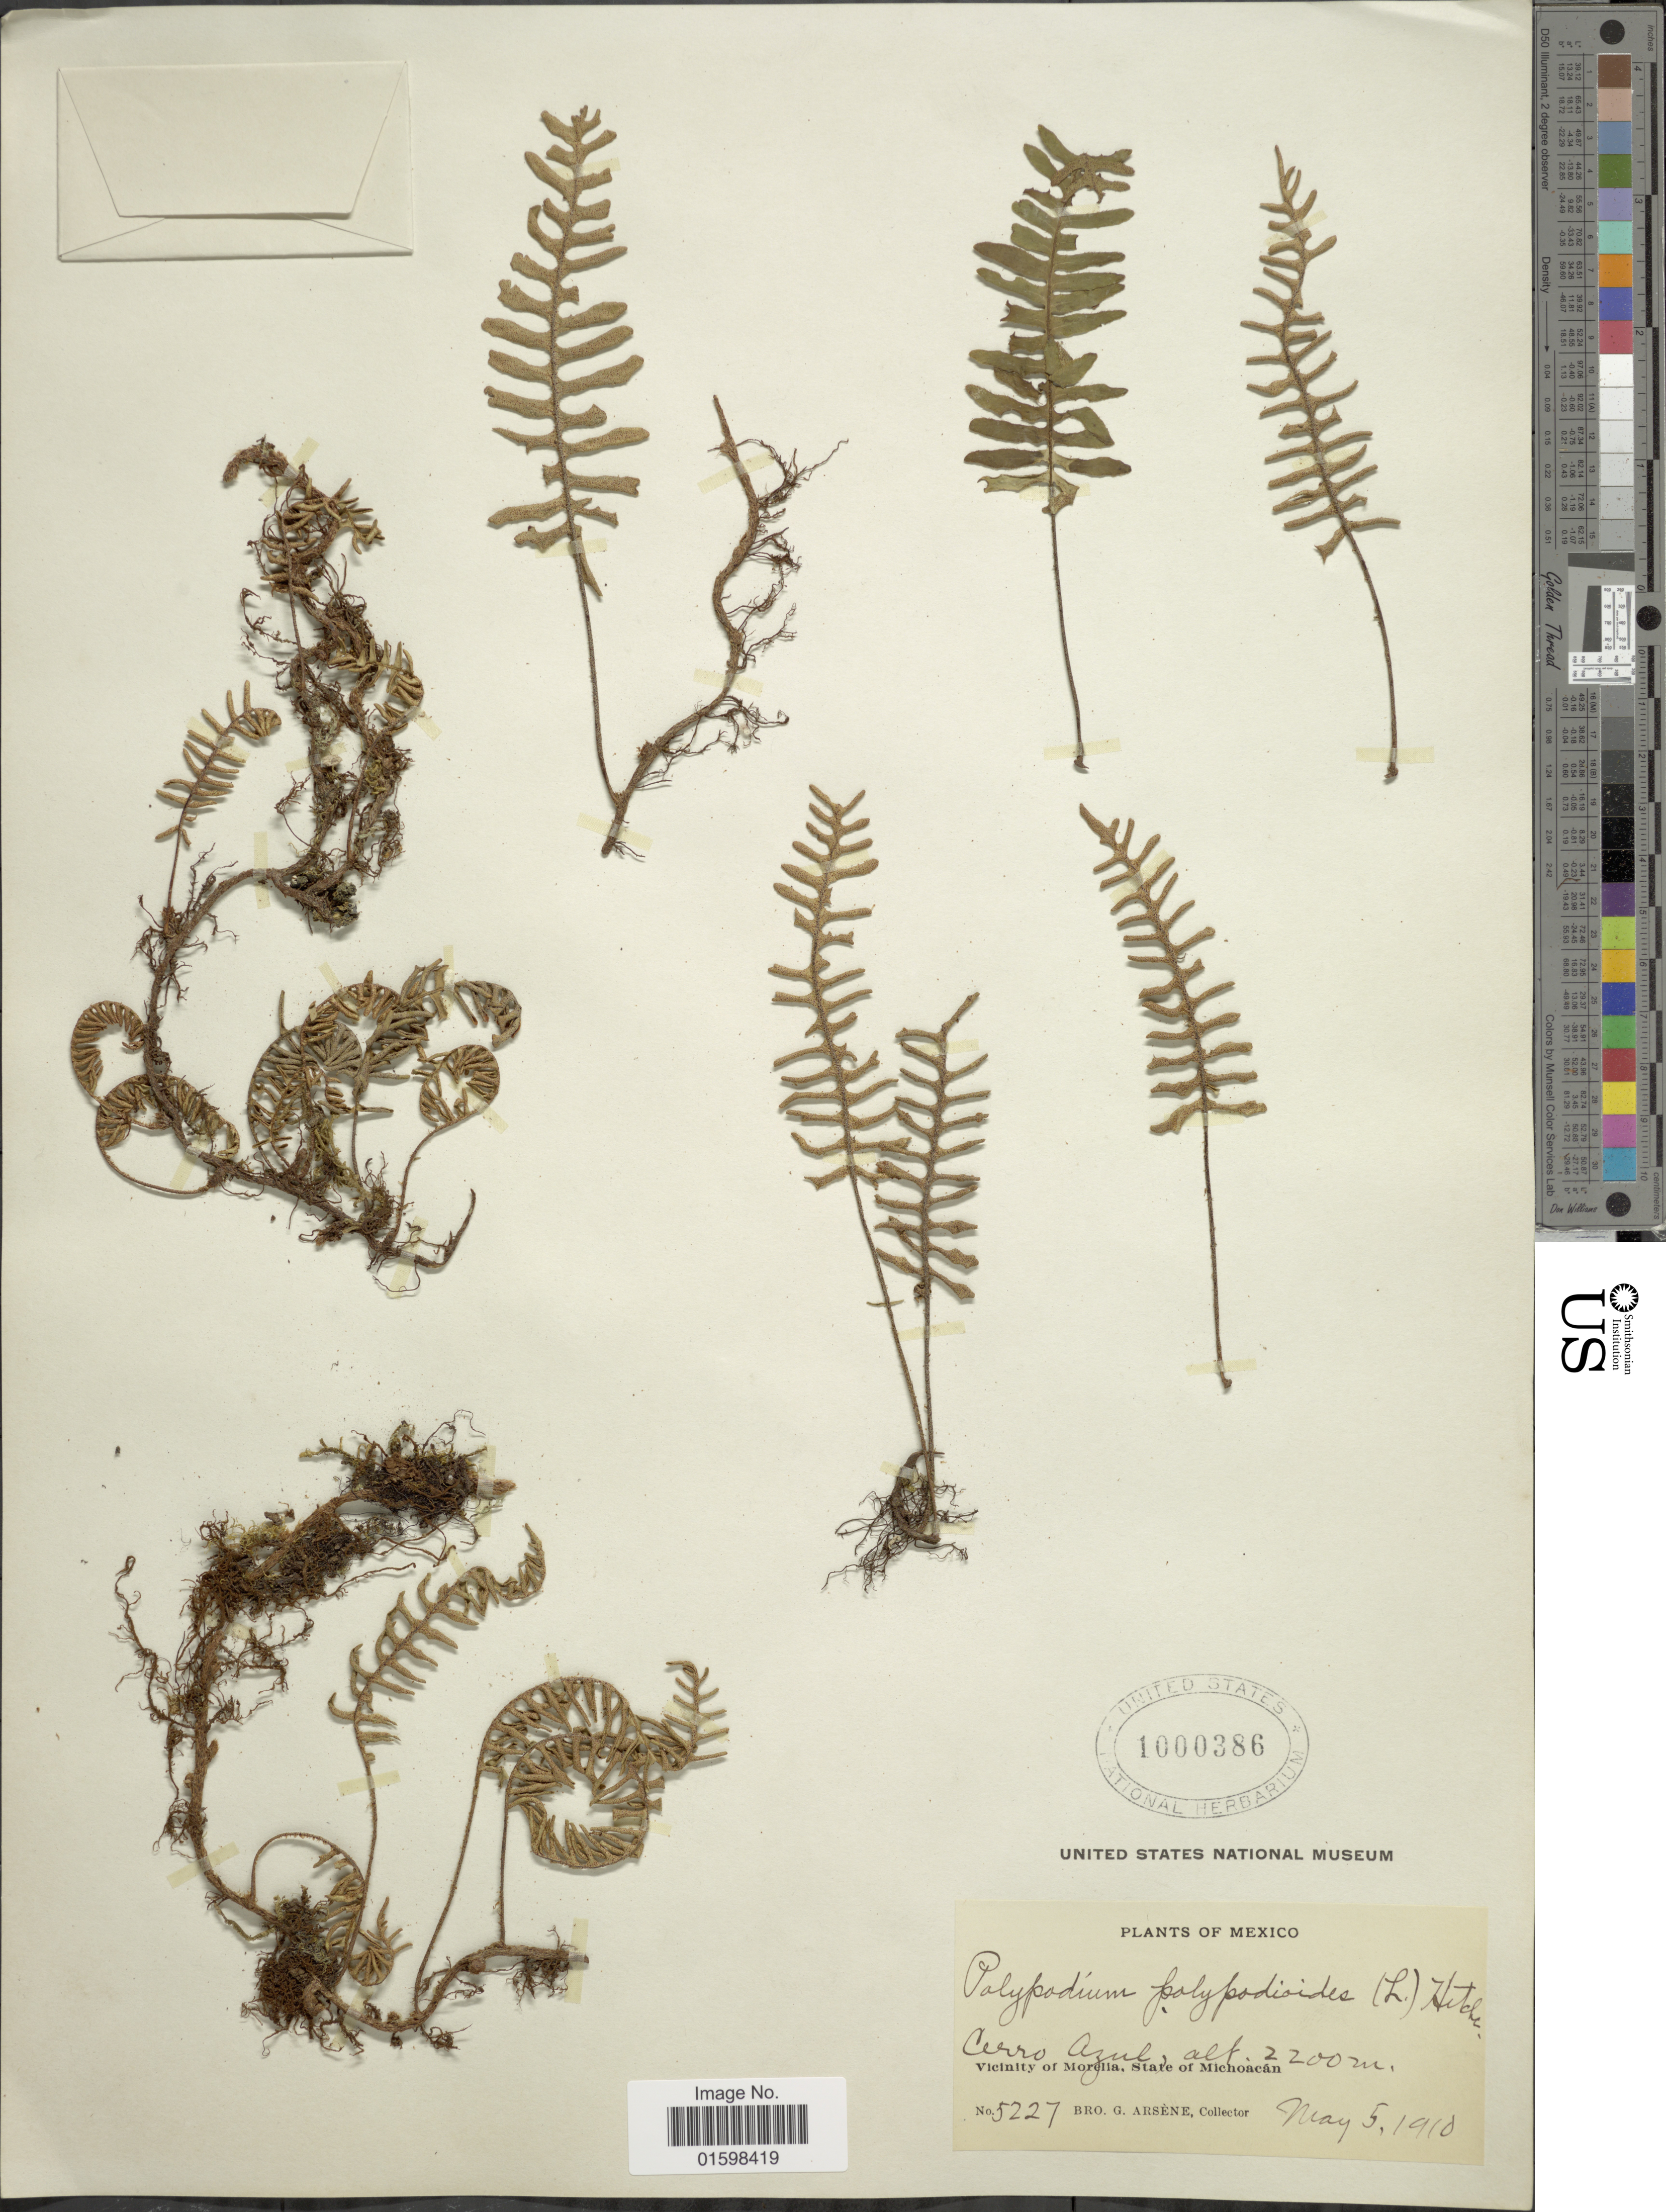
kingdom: Plantae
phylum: Tracheophyta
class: Polypodiopsida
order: Polypodiales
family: Polypodiaceae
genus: Pleopeltis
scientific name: Pleopeltis polypodioides var. michauxiana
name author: (Weath.) E.G. Andrews & Windham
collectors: Bro. G. Arsène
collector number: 5227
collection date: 1910-05-05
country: Mexico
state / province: Michoacán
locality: Cerro Azul, Vicinity of Morelia, State of Michoacan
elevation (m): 2200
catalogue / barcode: US 1000386